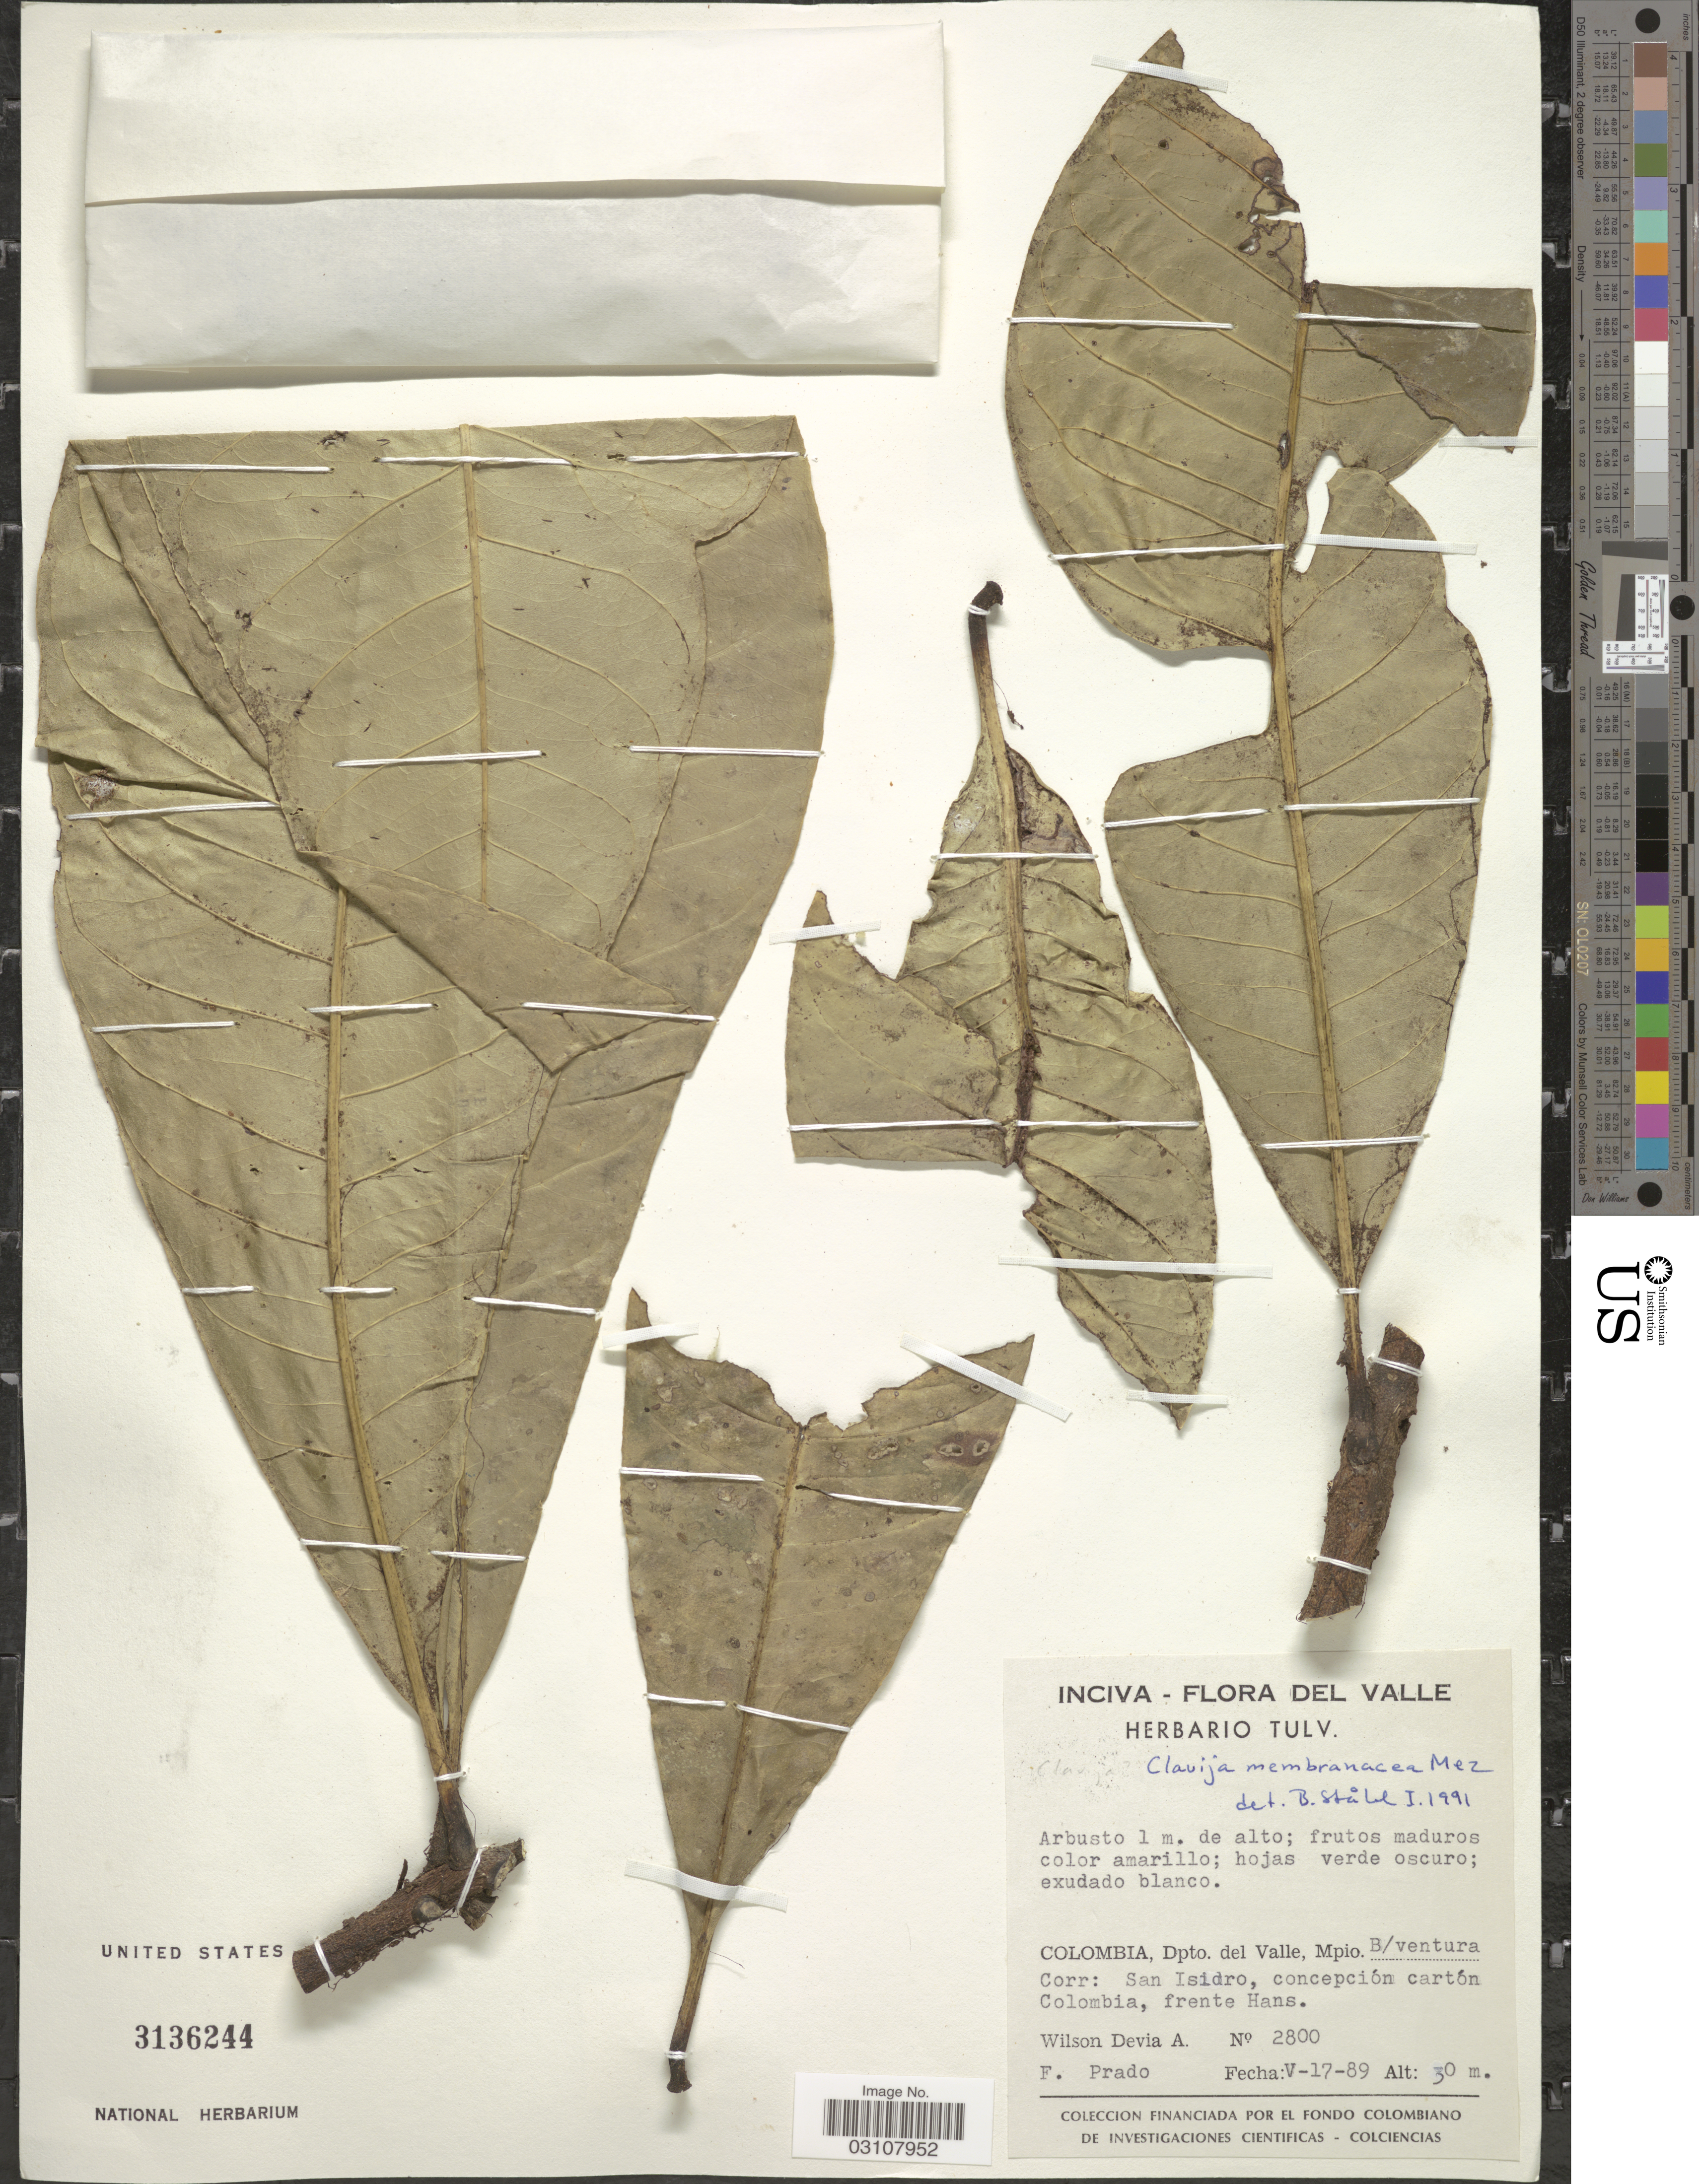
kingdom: Plantae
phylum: Tracheophyta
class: Magnoliopsida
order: Ericales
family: Primulaceae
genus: Clavija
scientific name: Clavija membranacea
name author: Mez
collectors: W. Devia A. & F. Prado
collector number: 2800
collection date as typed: Transcribed d/m/y: 17/5/89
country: Colombia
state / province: Valle del Cauca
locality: Dpto. del Valle, Mpio. B/ventura Corr: San Isidro, concepción cartón Colombia, frente Hans.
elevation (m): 30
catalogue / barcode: US 3136244